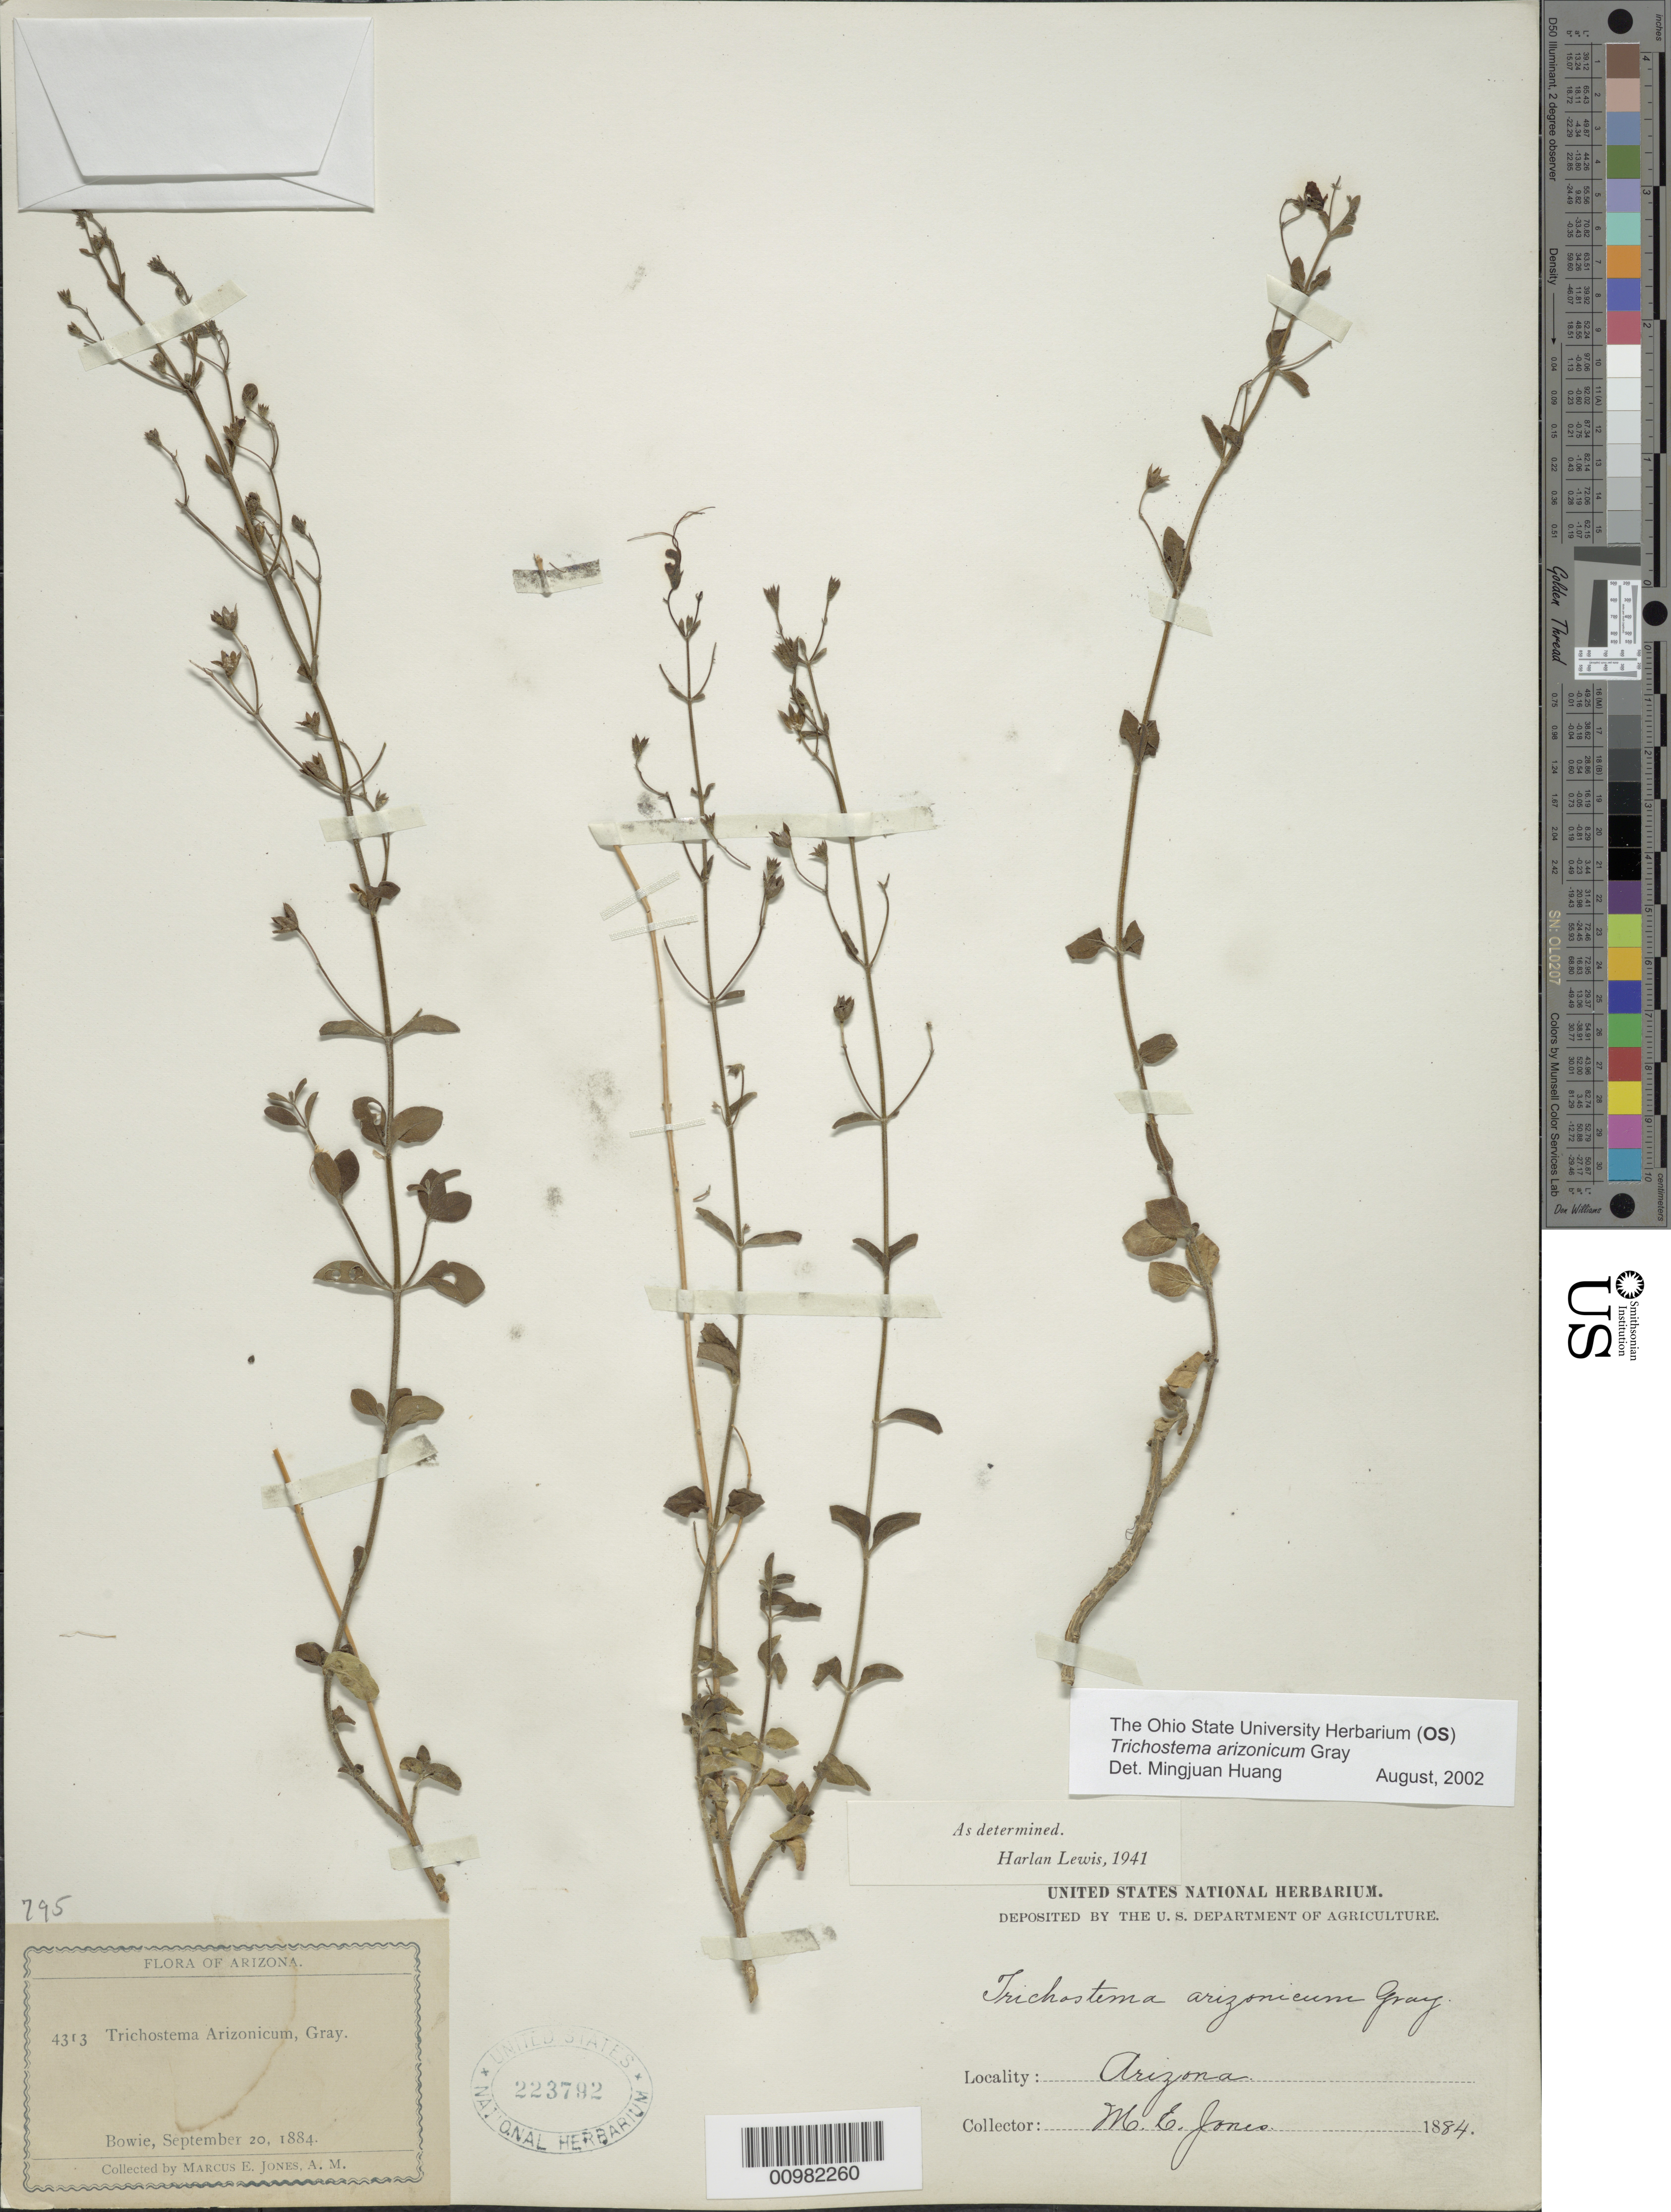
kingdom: Plantae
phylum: Tracheophyta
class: Magnoliopsida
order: Lamiales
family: Lamiaceae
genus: Trichostema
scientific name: Trichostema arizonicum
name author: A. Gray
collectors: M. E. Jones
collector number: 4313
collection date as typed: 20 Sep 1884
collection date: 1884-09-20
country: United States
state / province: Arizona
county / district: Cochise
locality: Bowie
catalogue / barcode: US 223792